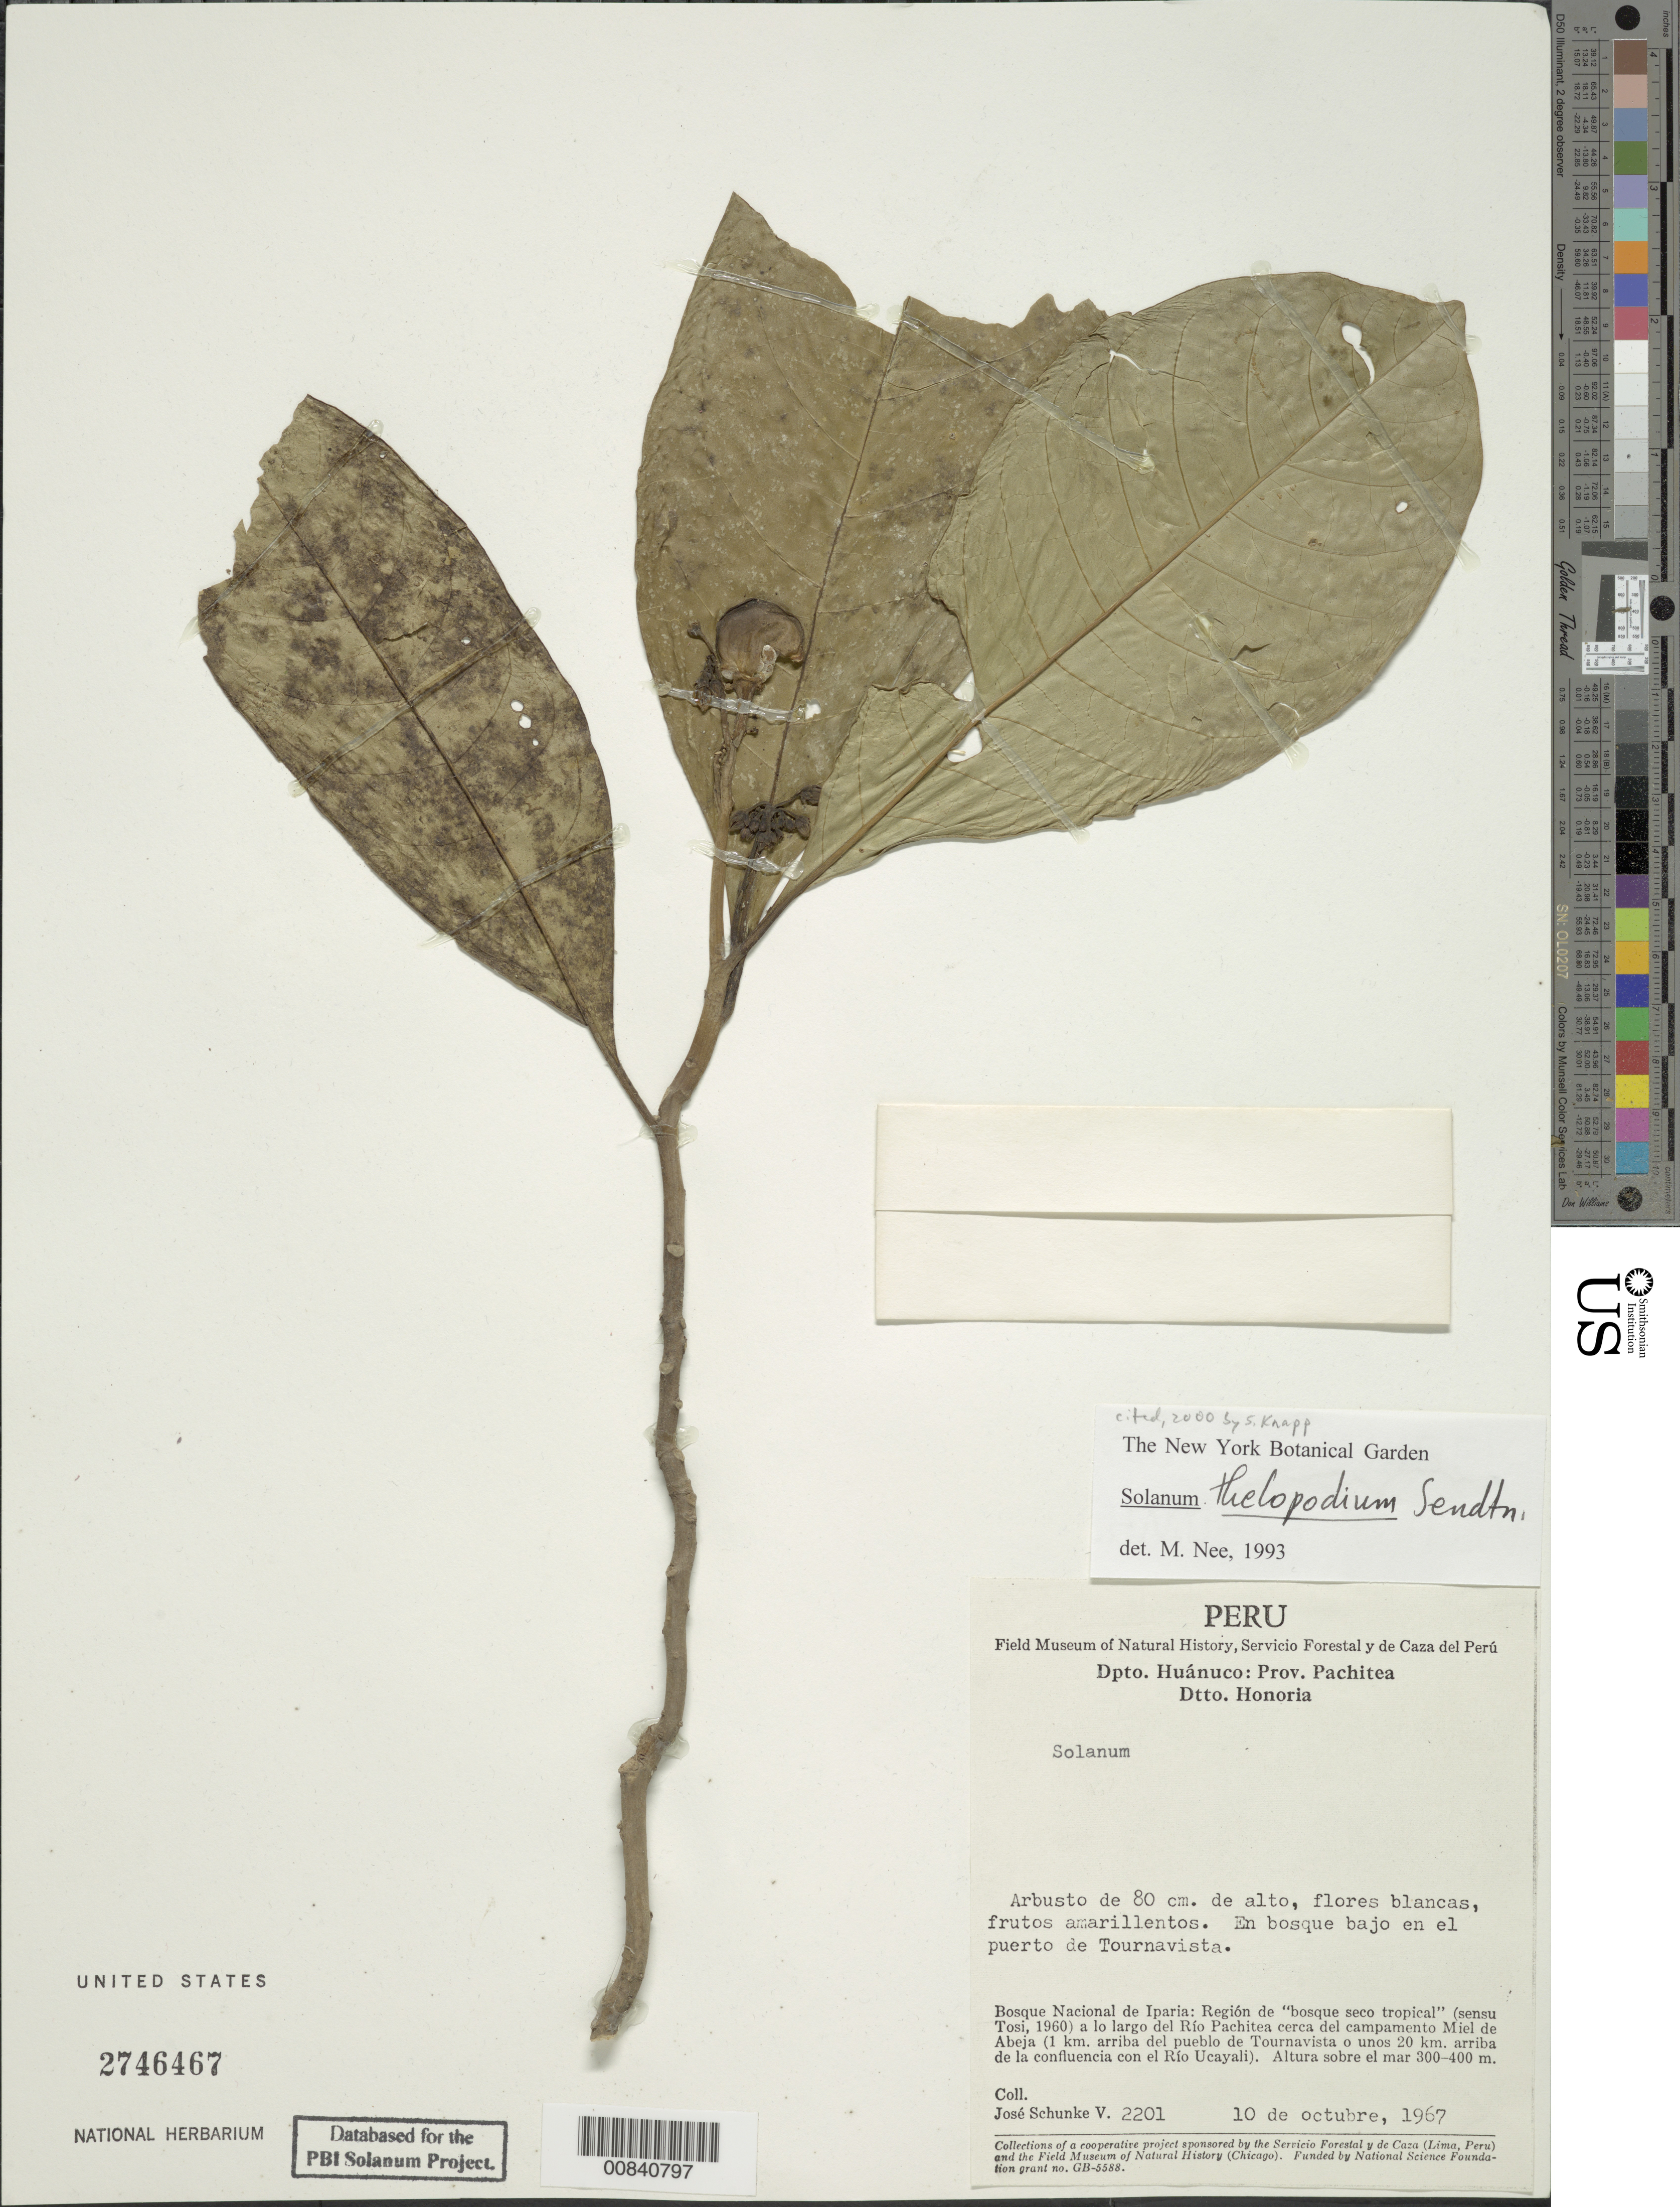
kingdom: Plantae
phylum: Tracheophyta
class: Magnoliopsida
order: Solanales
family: Solanaceae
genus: Solanum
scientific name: Solanum thelopodium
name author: Sendtn.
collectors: J. Schunke Vigo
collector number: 2201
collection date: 1967-10-10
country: Peru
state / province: Huánuco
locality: Dpto. Huánuco: Prov. Pachitea, Dtto. Honoria, En bosque bajo en el puerto de Tournavista. Bosque Nacional de Iparia: Región de "bosque seco tropical" (sensu Tosi, 1960) a lo largo del Río Pachitea cerca del campamento Miel de Abeja (1 km. arriba del pueblo de Tournavista o unos 20 km. arriba de la confluencia con el Río Ucayali).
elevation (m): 300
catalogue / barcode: US 2746467